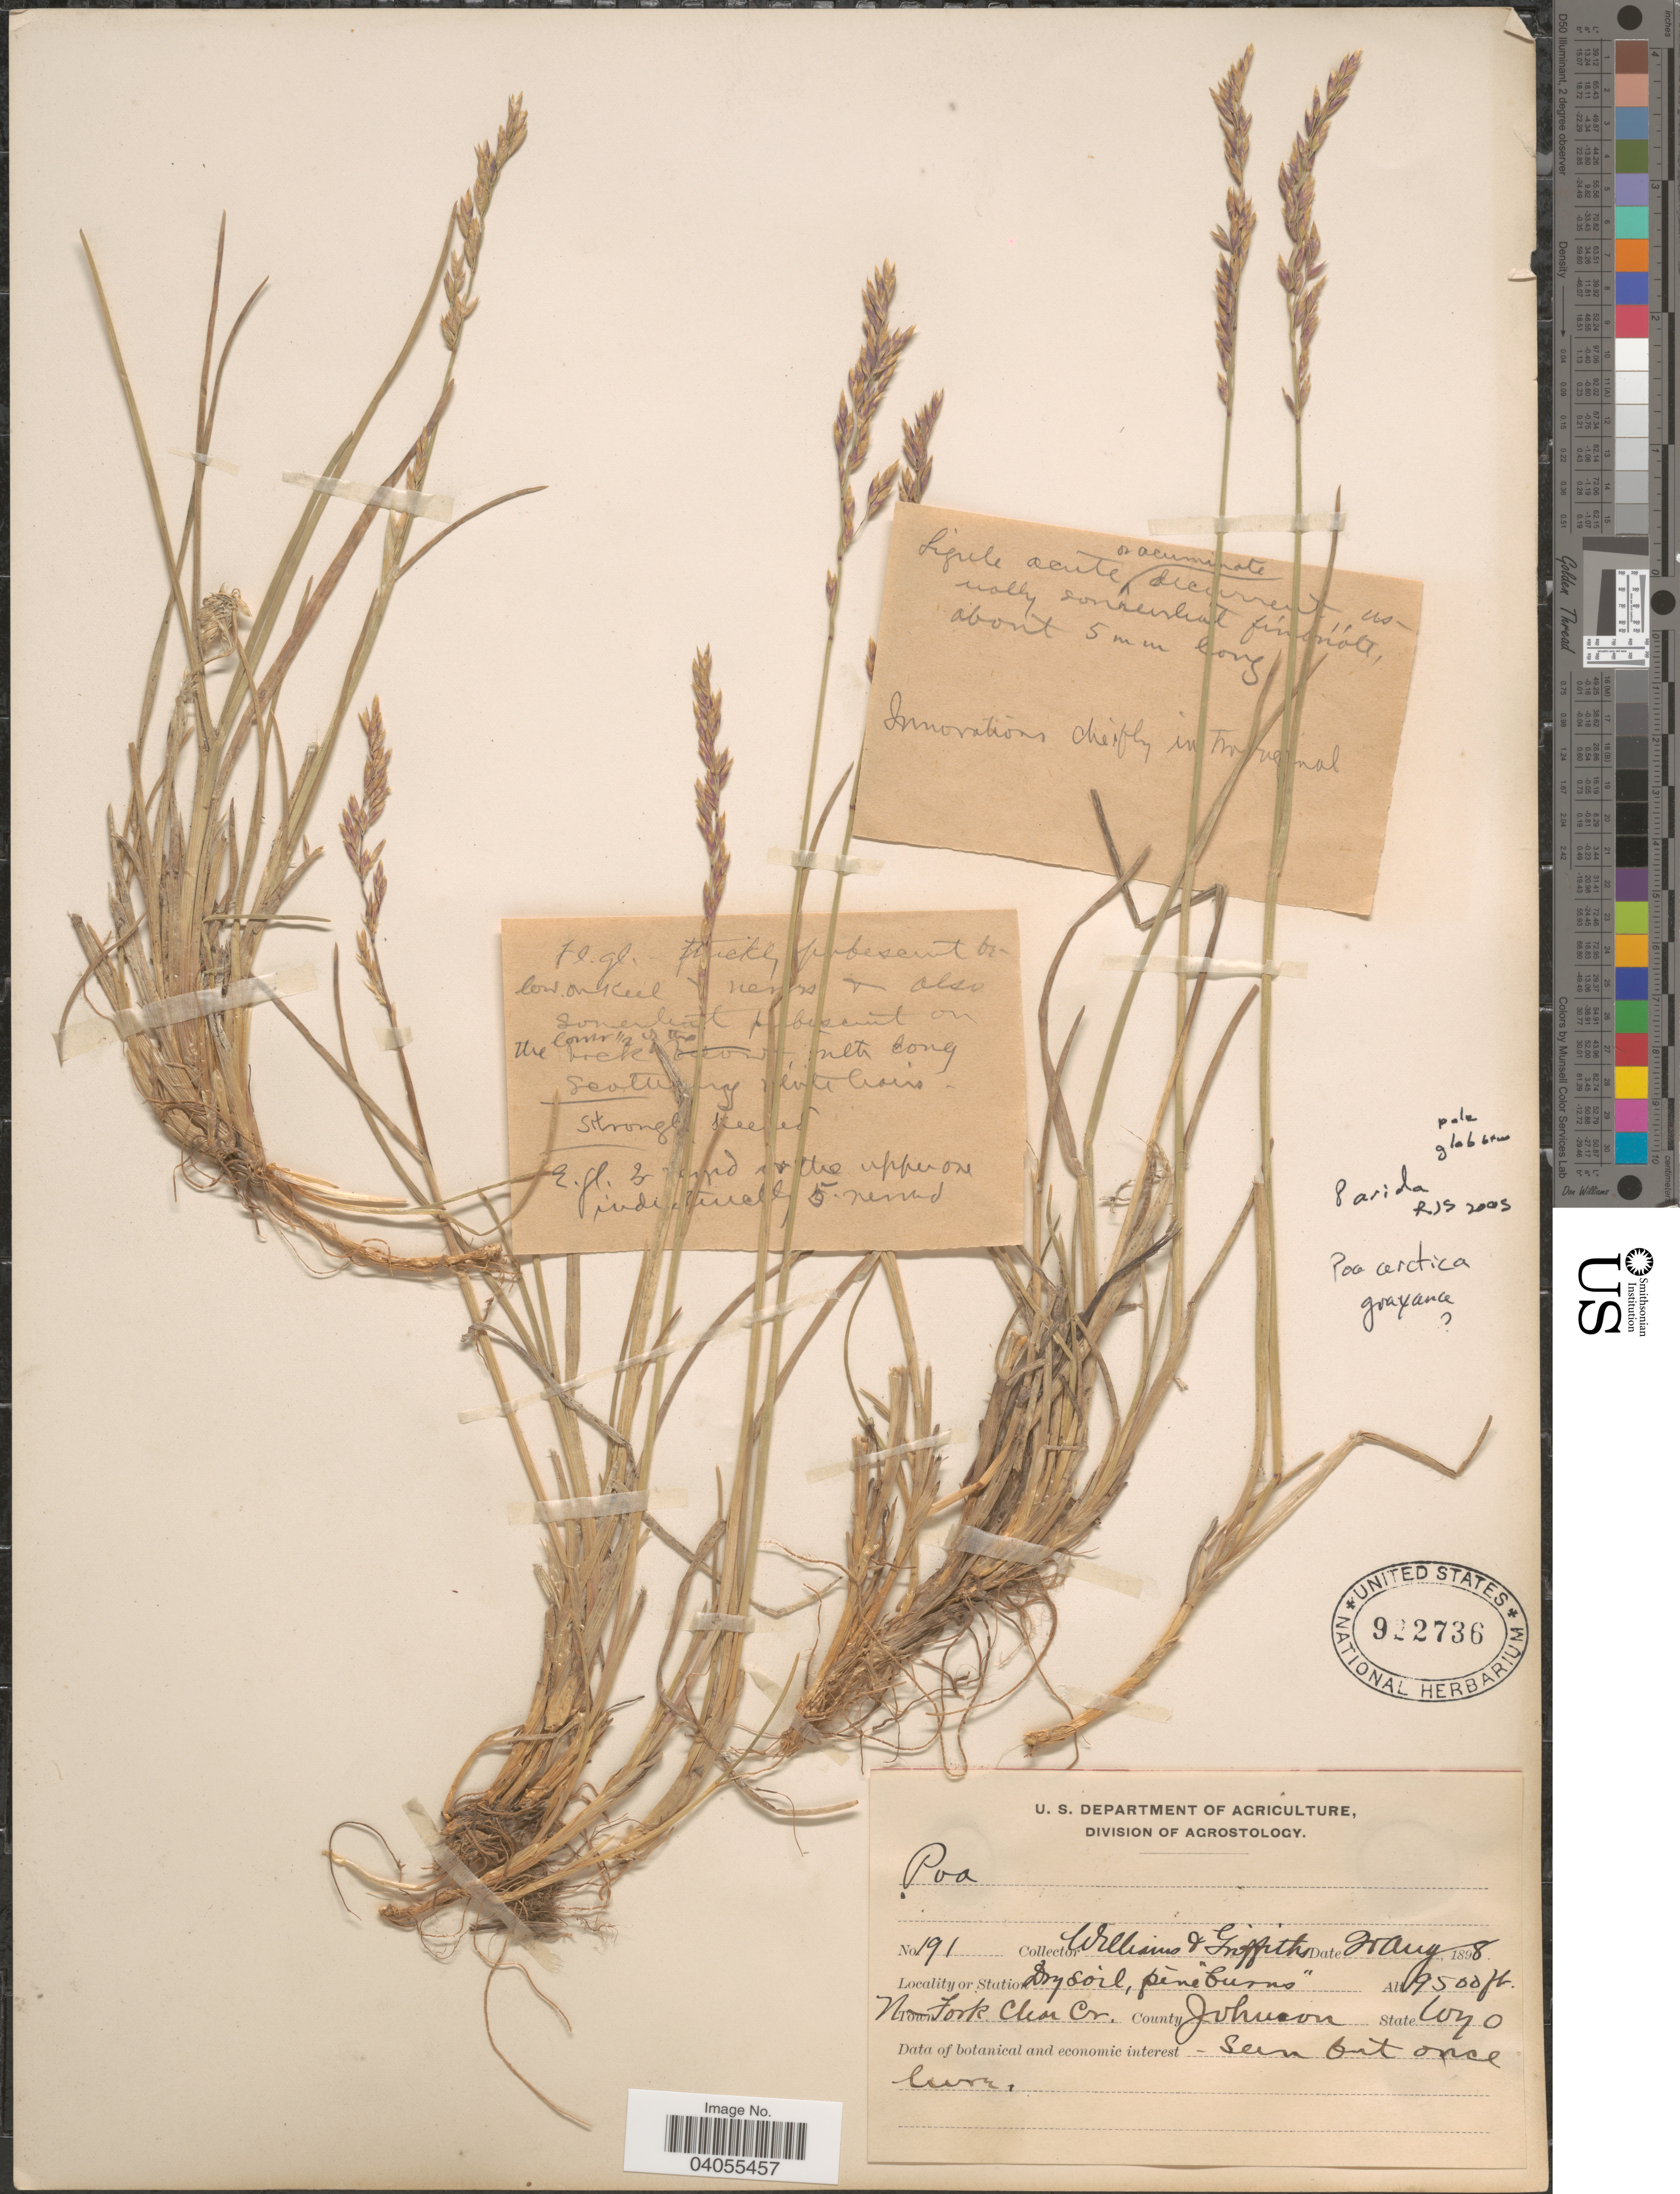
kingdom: Plantae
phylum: Tracheophyta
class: Liliopsida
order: Poales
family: Poaceae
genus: Poa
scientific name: Poa arida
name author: Vasey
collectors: -- Williams & -- Griffiths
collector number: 191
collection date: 1898-08-25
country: United States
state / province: Wyoming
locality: N-Fork Clear Cr. County Johnson.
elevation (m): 2896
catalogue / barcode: US 922736